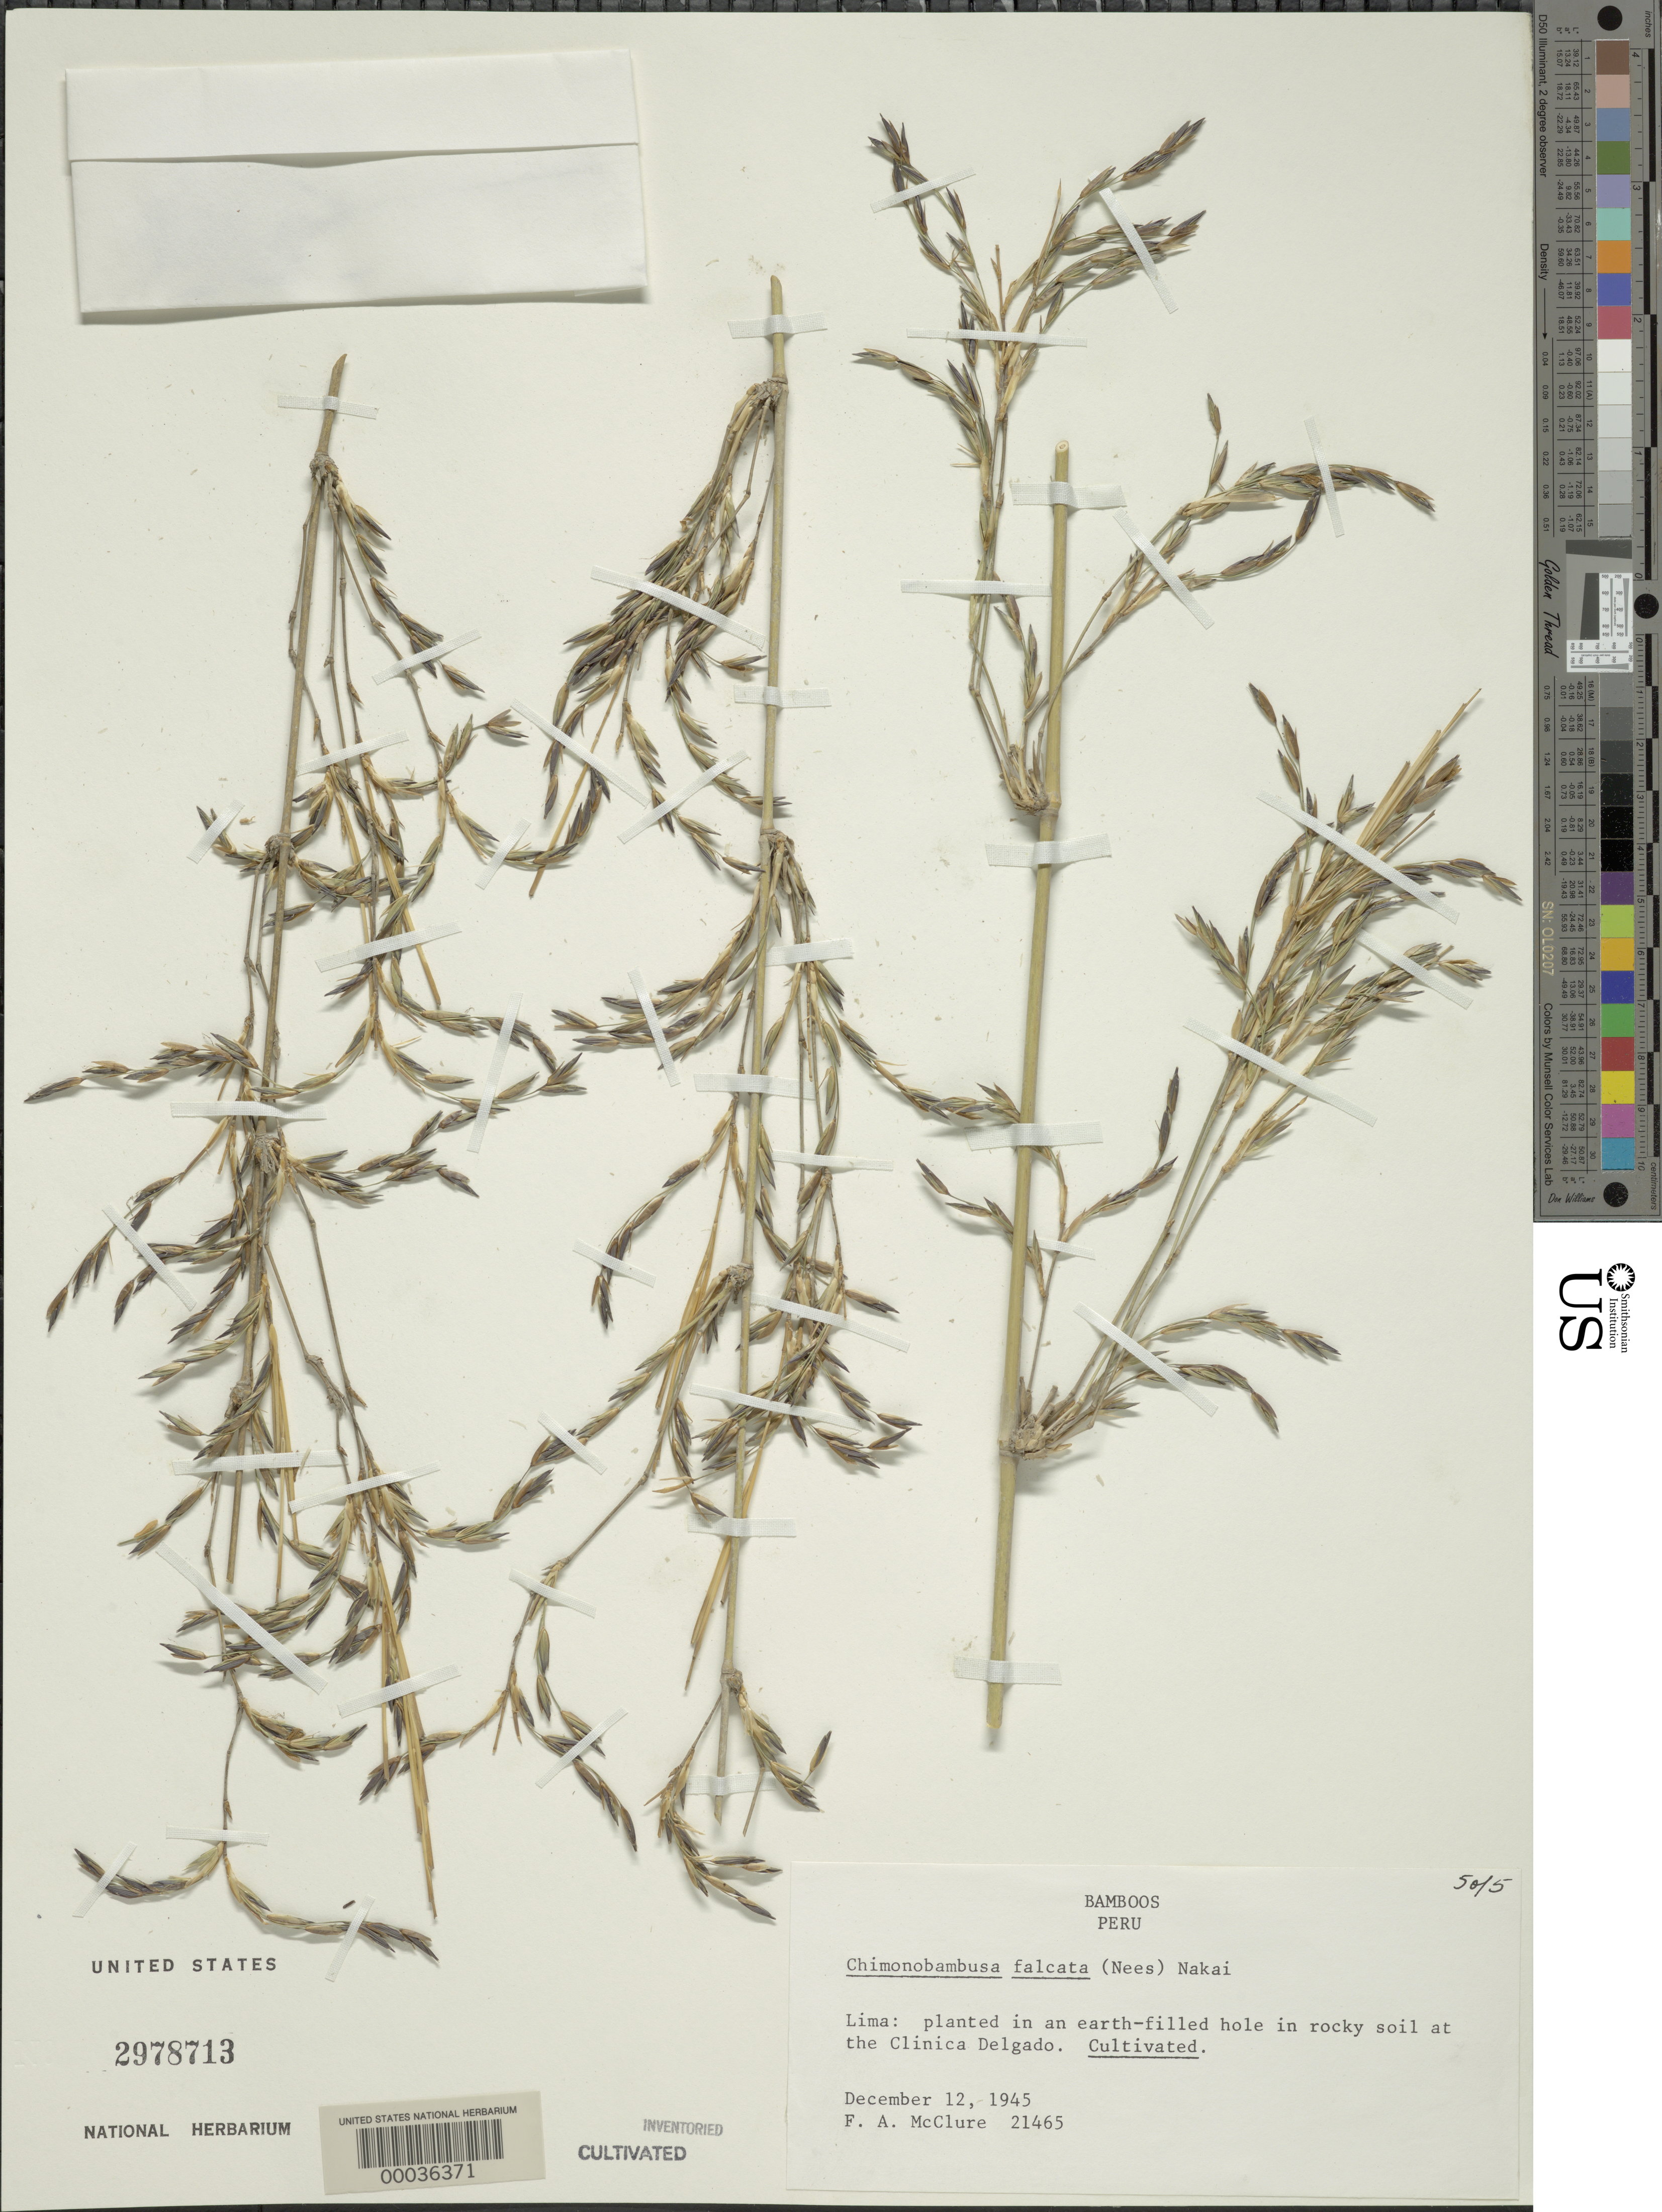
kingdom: Plantae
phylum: Tracheophyta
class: Liliopsida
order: Poales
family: Poaceae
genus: Drepanostachyum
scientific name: Drepanostachyum falconeri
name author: (Hook. f. ex Munro) Soderstr.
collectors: F. A. McClure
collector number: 21465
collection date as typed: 12 Dec 1945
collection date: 1945-12-12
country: Peru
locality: Lima, Clínica Delgado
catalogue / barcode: US 2978713